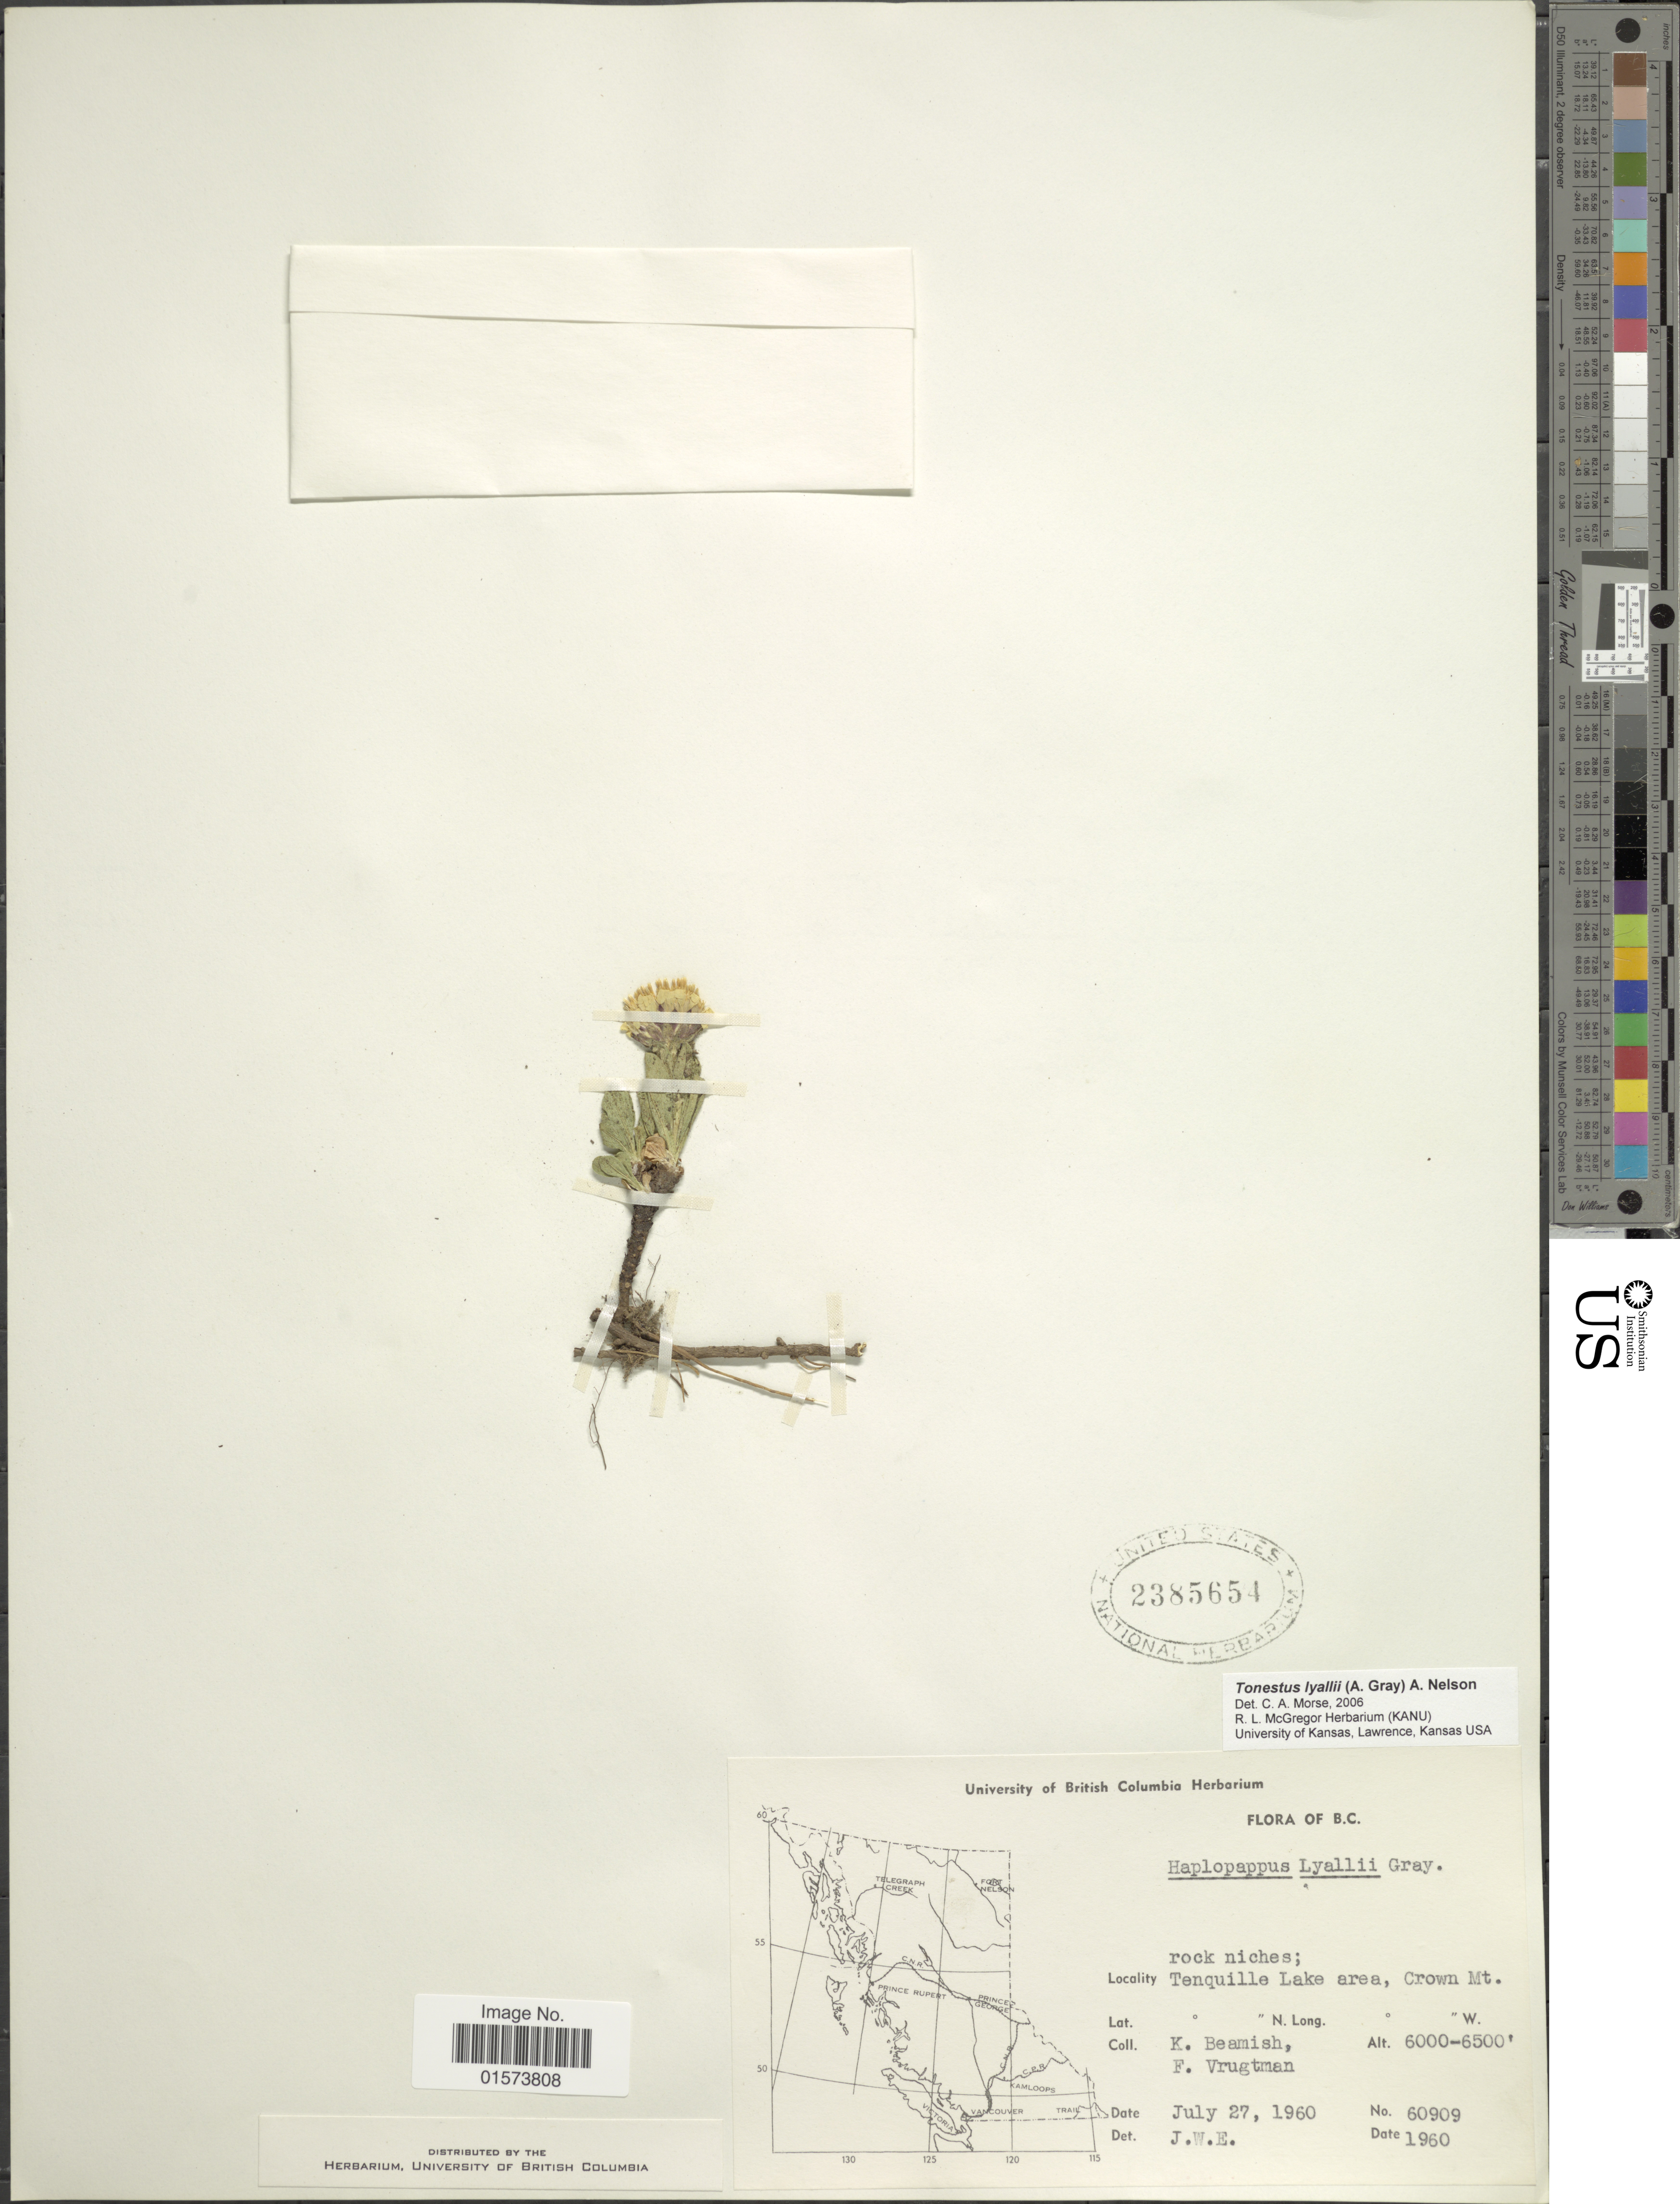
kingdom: Plantae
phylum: Tracheophyta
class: Magnoliopsida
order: Asterales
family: Asteraceae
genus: Tonestus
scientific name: Tonestus lyallii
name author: (A. Gray) A. Nelson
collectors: K. Beamish & F. Vrugtman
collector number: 60909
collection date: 1960-07-27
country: Canada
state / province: British Columbia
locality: Rock niches; Tenquille Lake area, Crown Mt.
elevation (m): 1829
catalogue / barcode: US 2385654